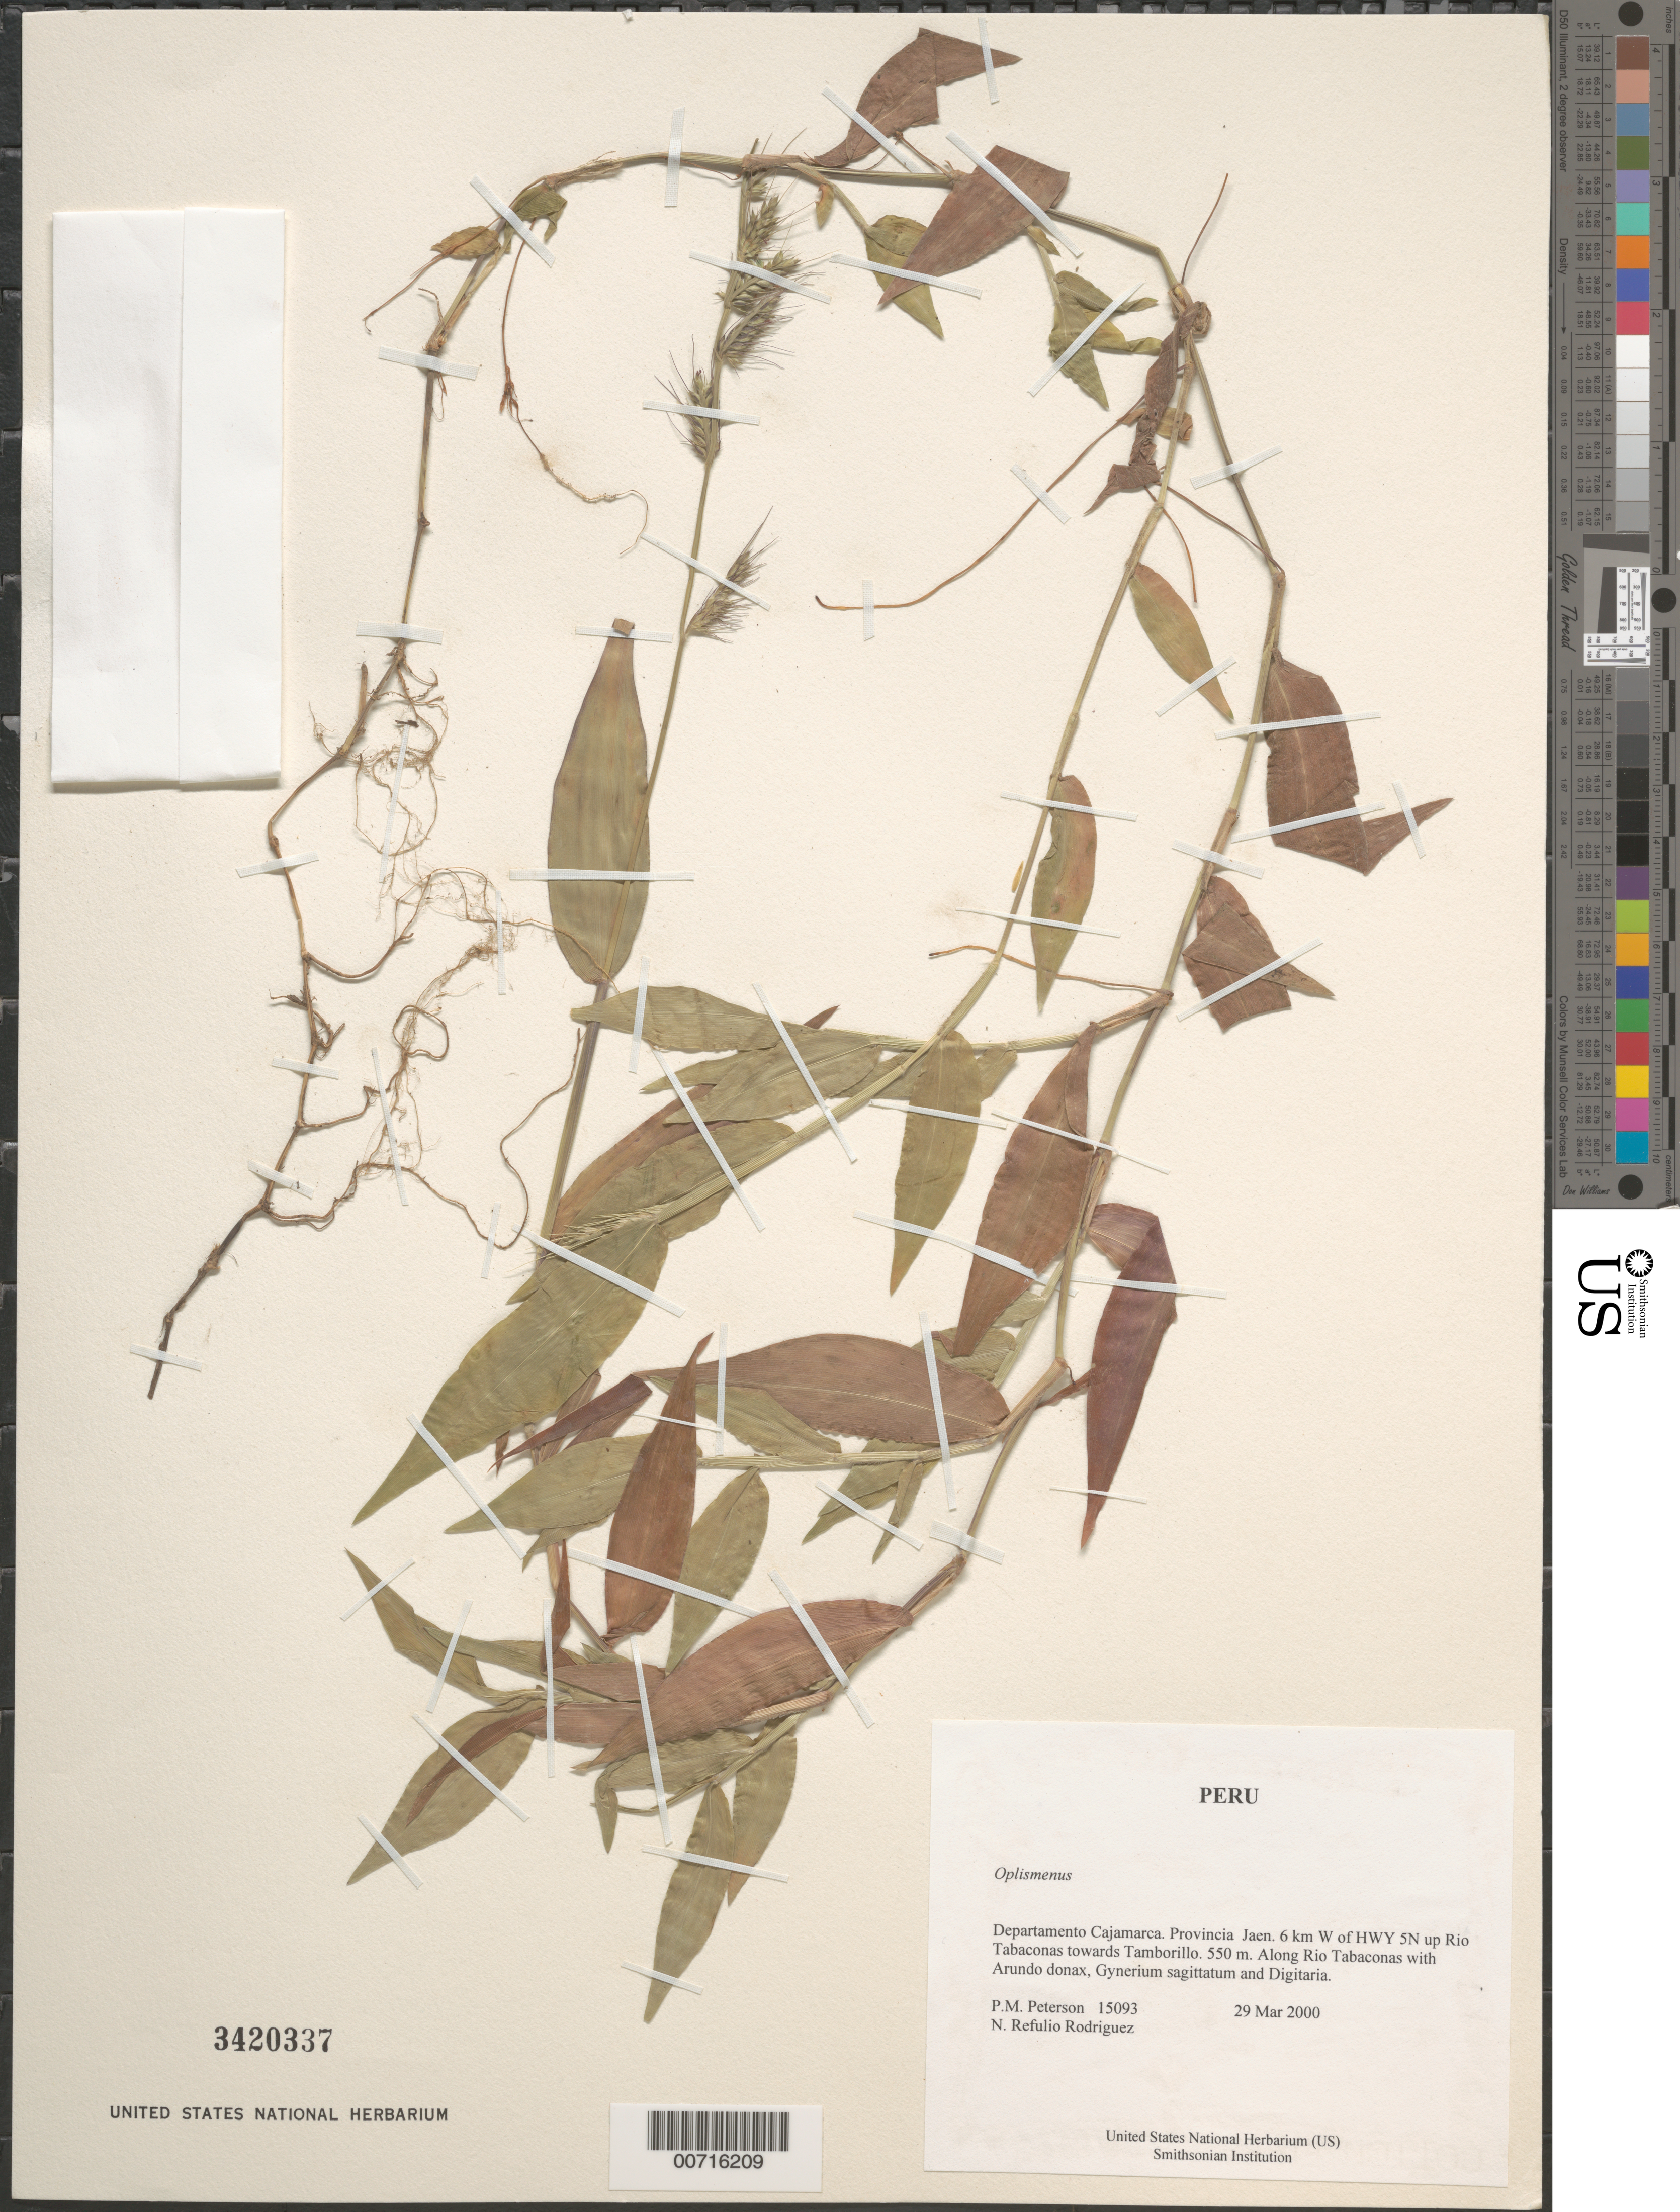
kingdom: Plantae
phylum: Tracheophyta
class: Liliopsida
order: Poales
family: Poaceae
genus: Oplismenus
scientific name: Oplismenus sp.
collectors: P. M. Peterson & N. Refulio-Rodríguez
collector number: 15093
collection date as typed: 29 Mar 2000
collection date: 2000-03-29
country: Peru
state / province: Cajamarca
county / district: Jaén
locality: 6 km W of HWY 5N up Rio Tabaconas towards Tamborillo.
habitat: Along Rio Tabaconas with Arundo donax, Gynerium sagittatum and Digitaria.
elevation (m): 550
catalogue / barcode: US 3420337